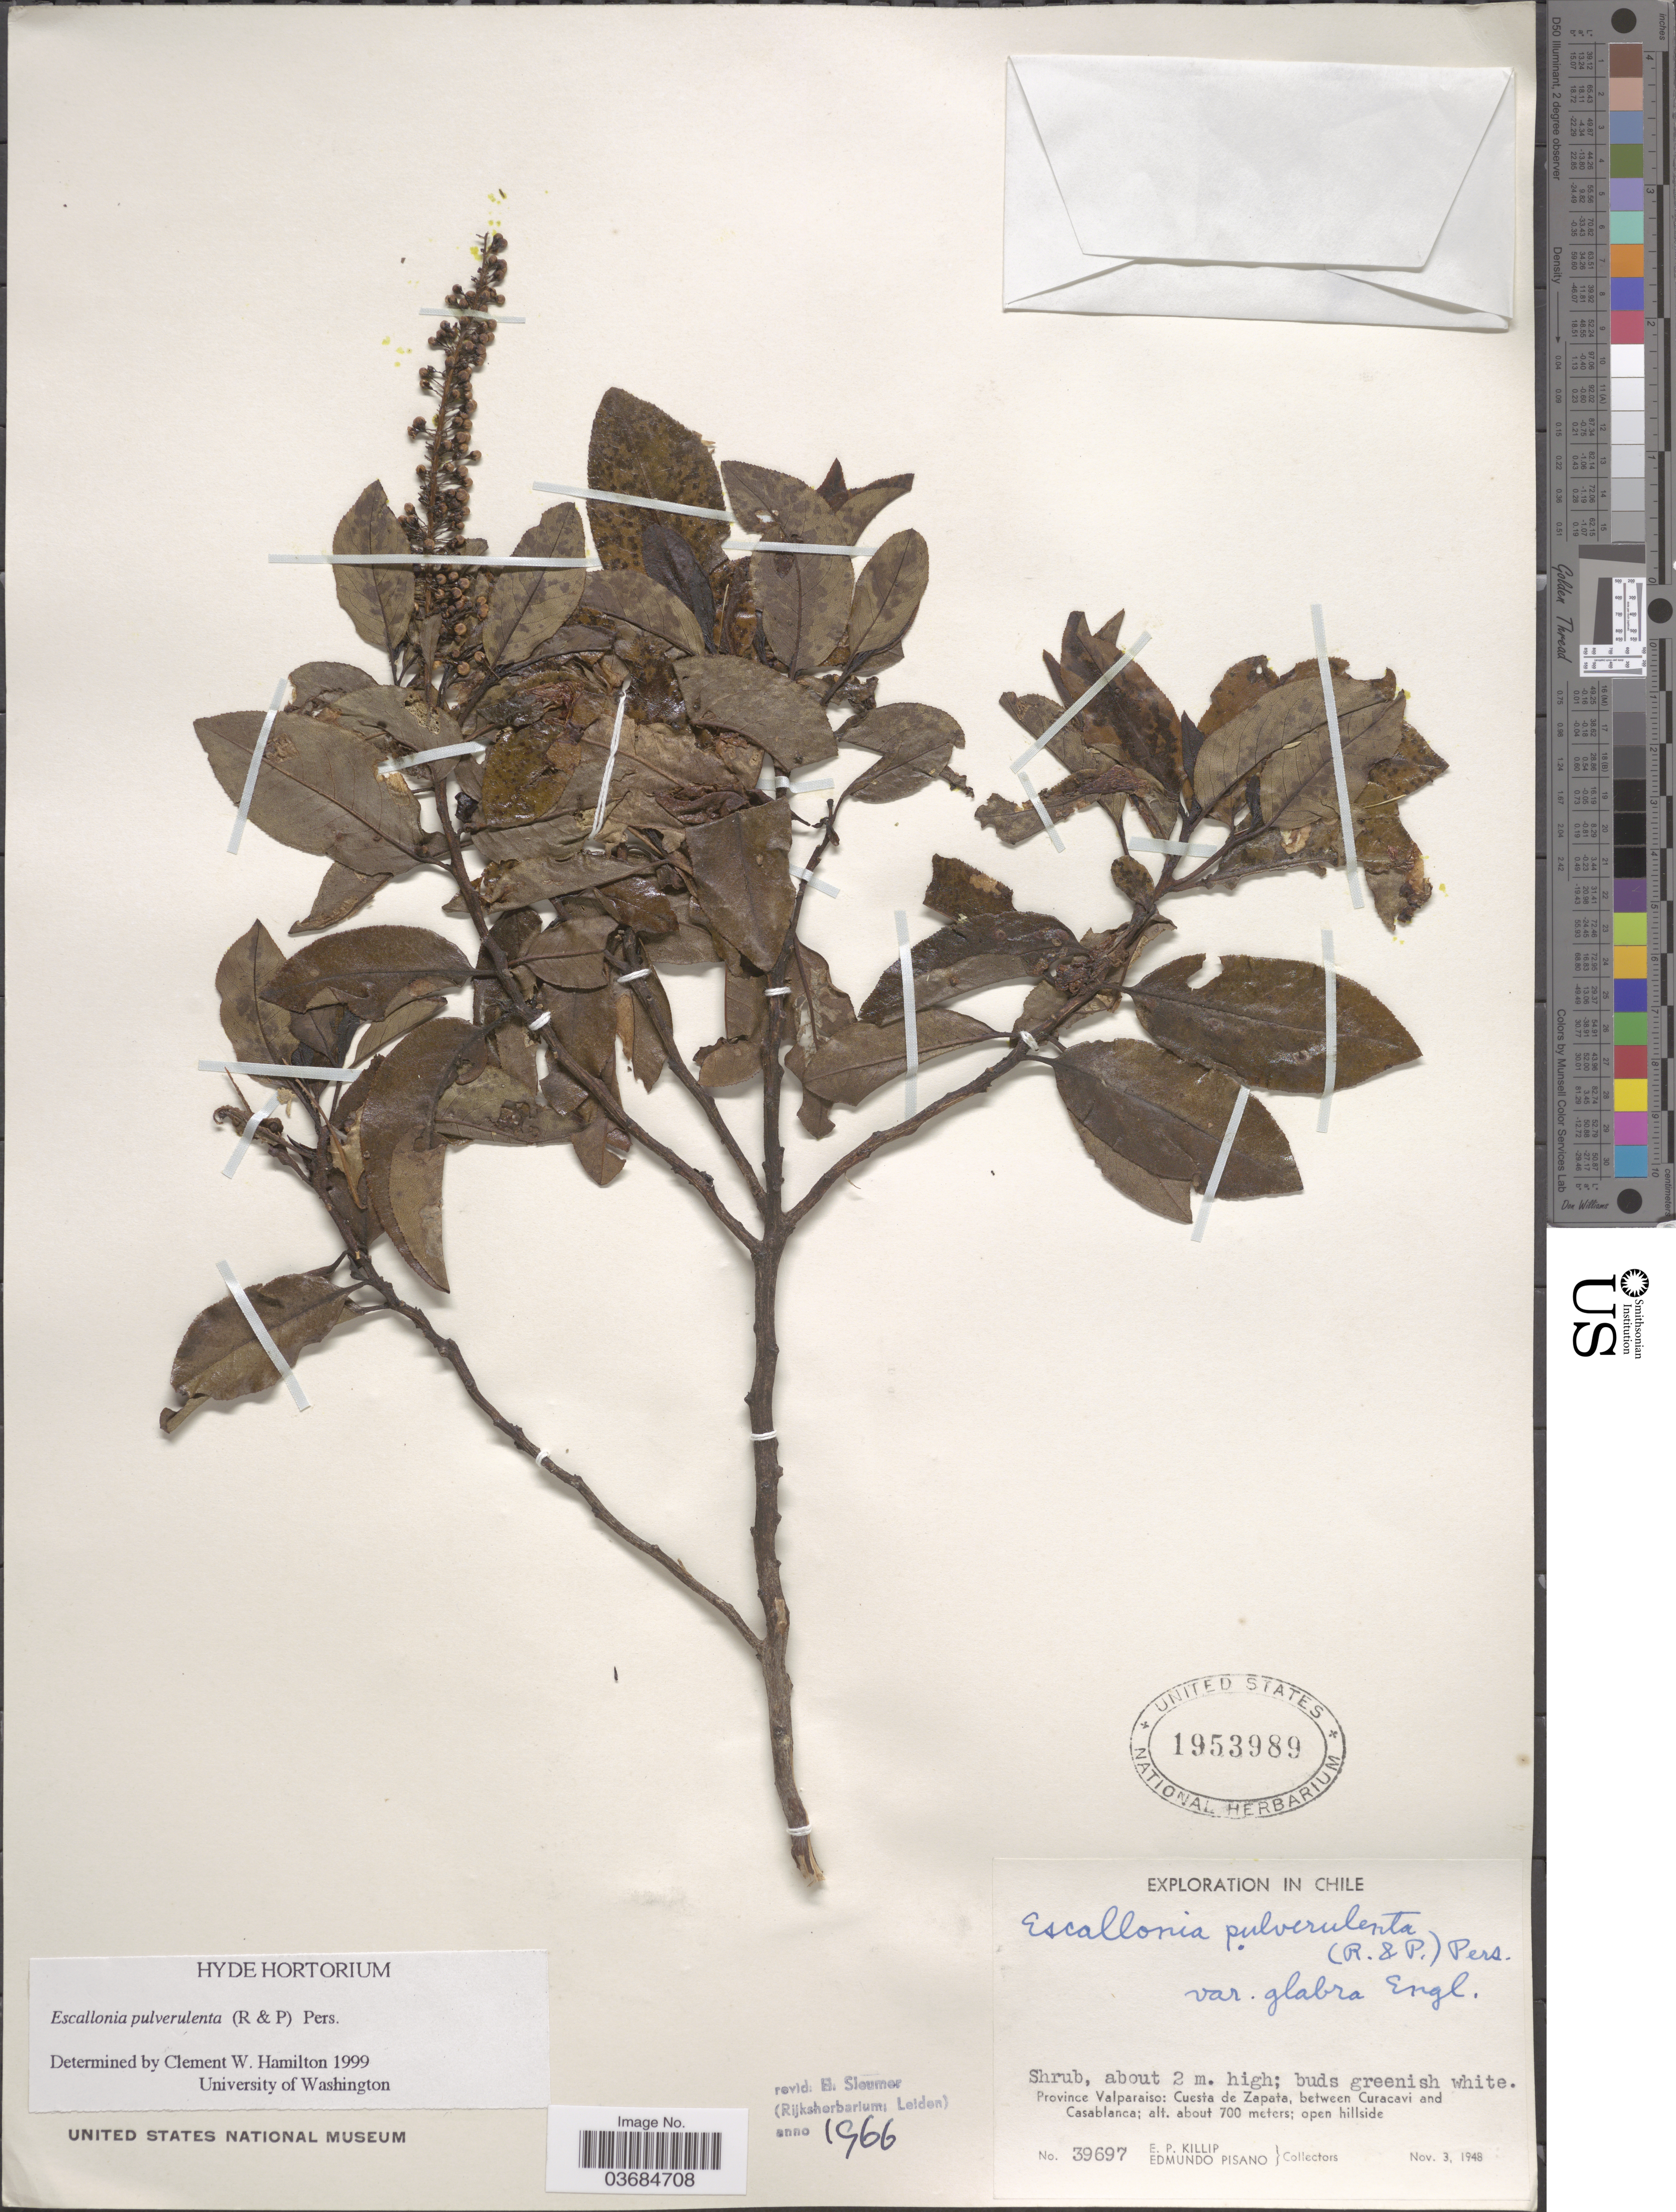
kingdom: Plantae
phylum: Tracheophyta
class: Magnoliopsida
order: Escalloniales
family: Escalloniaceae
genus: Escallonia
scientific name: Escallonia pulverulenta var. pulverulenta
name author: (Ruiz & Pav.) Pers.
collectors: E. P. Killip & E. Pisano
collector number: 39697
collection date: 1948-11-03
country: Chile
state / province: Valparaíso (V)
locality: Exploration in Chile. Province Valparaiso: Cuesta de Zapata, between Curacavi and Casablanca; open hillside.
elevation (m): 700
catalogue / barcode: US 1953989